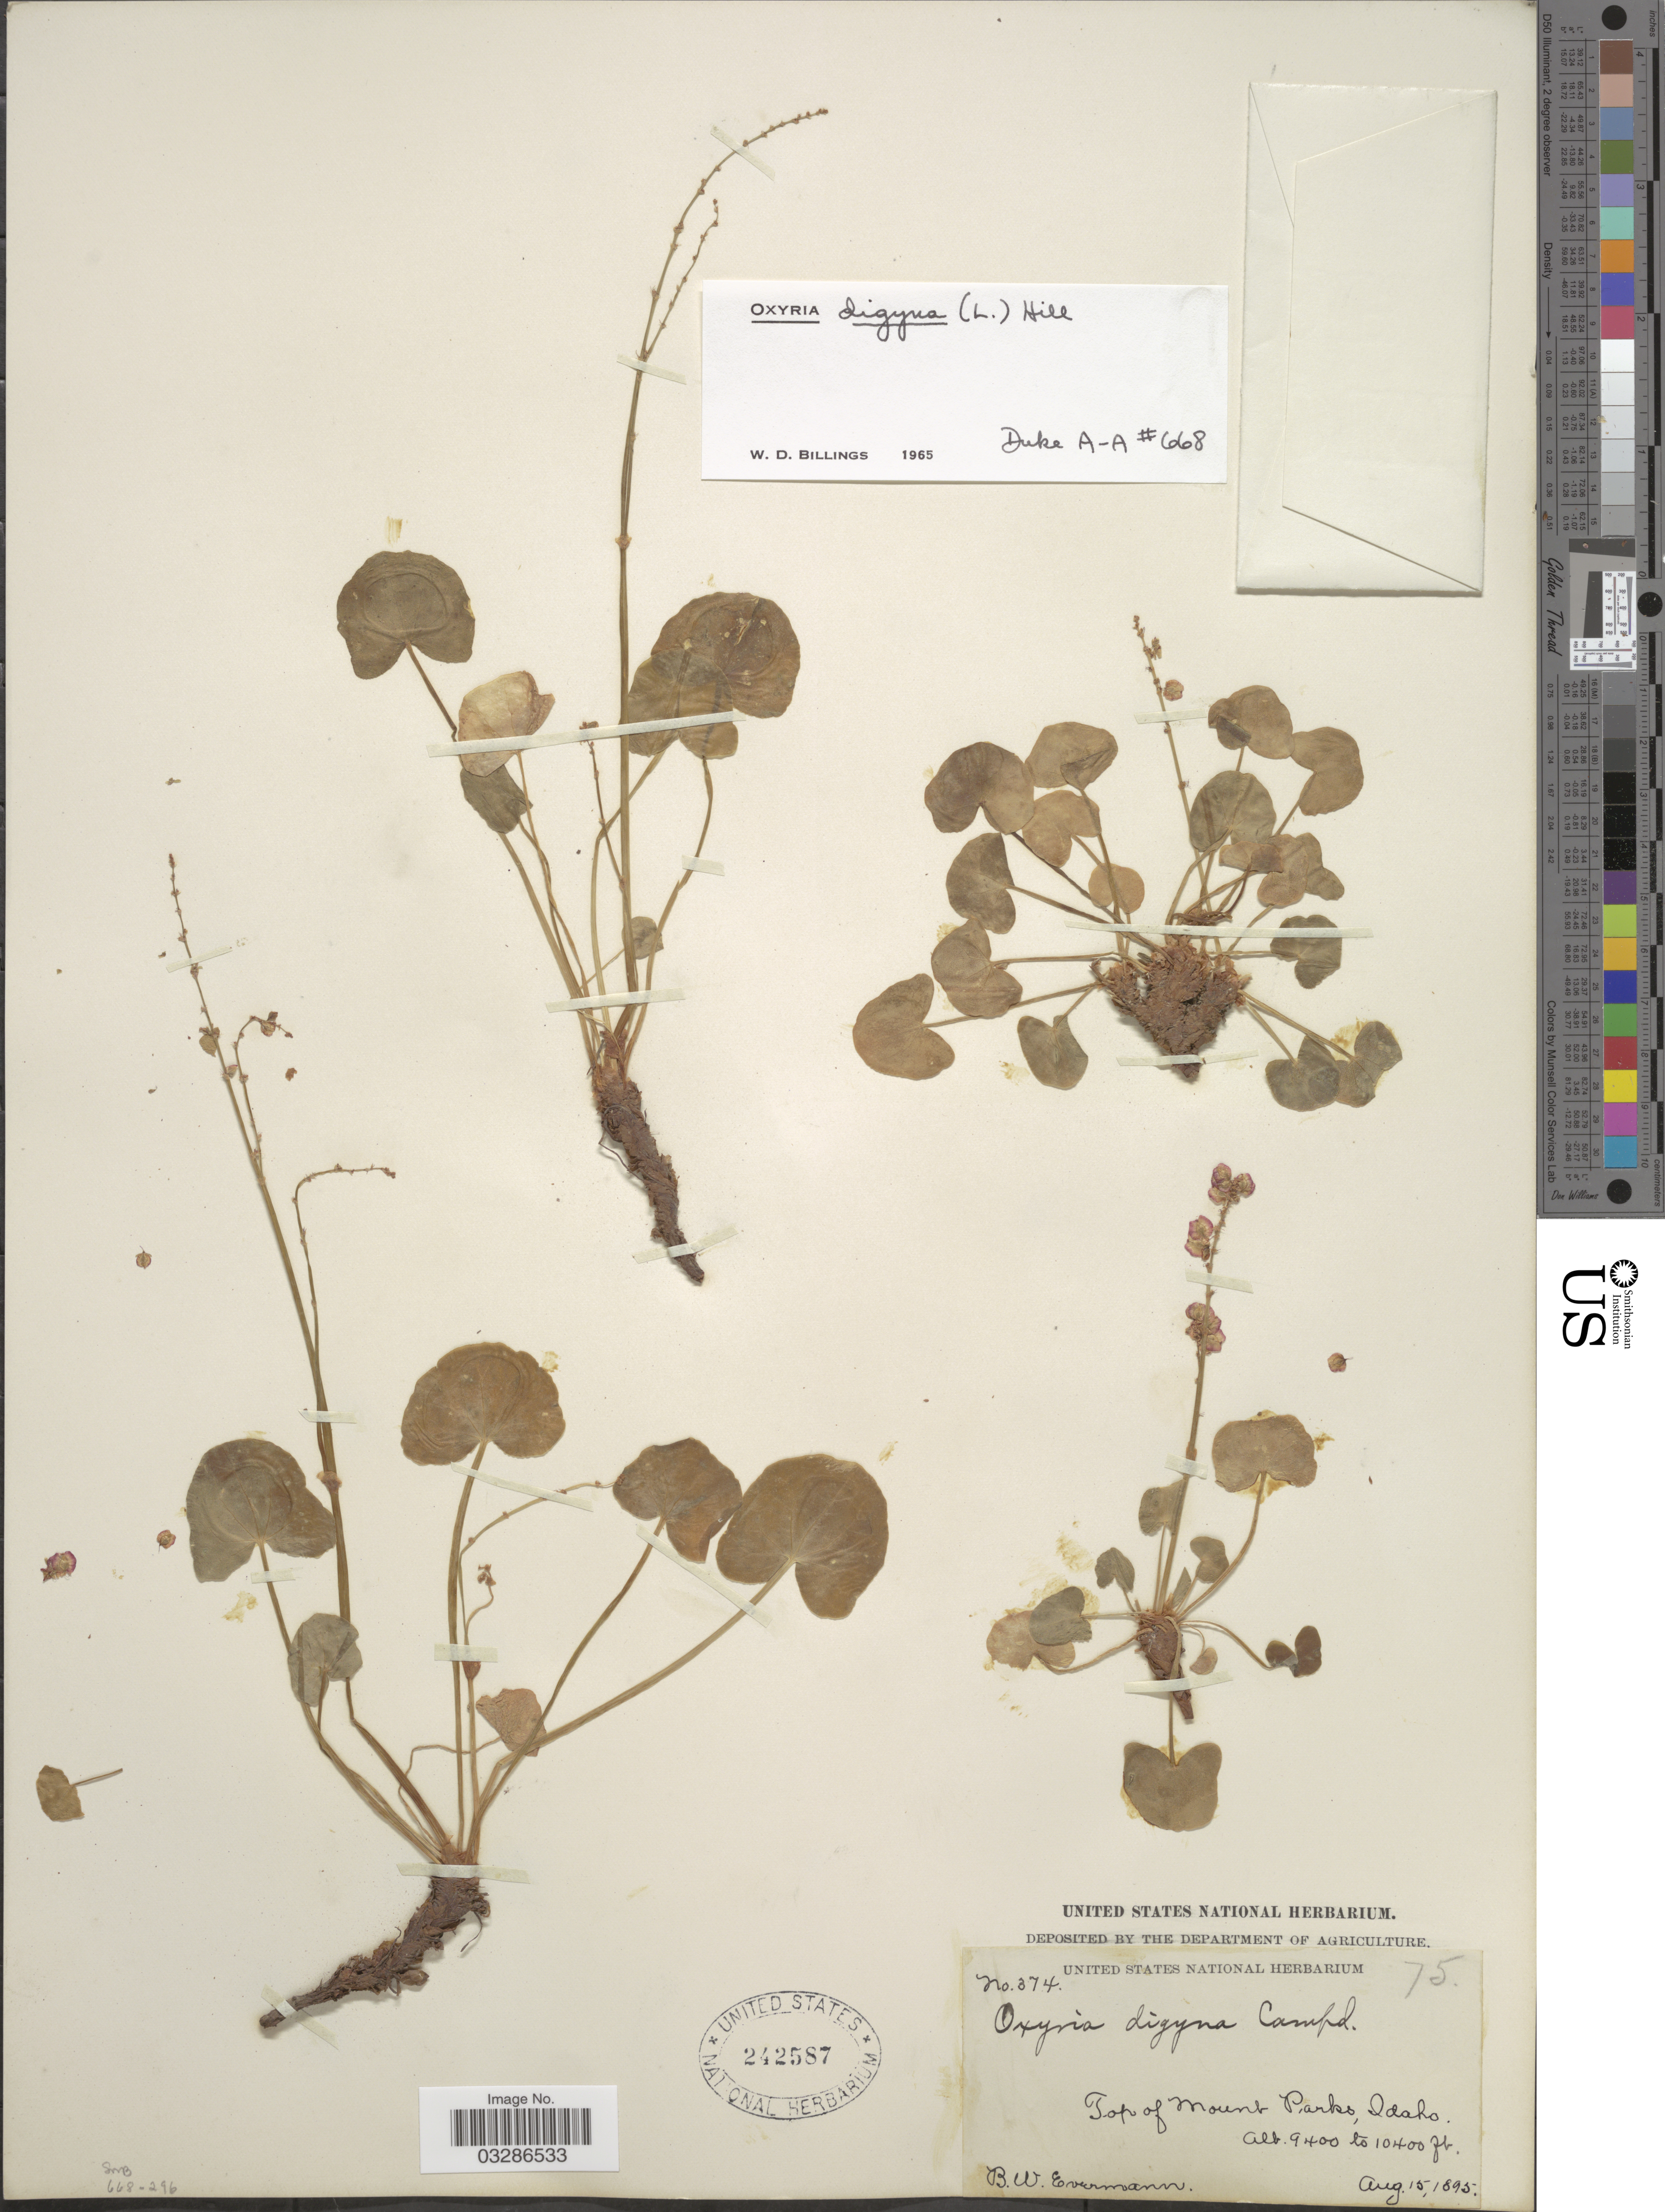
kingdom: Plantae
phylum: Tracheophyta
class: Magnoliopsida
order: Caryophyllales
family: Polygonaceae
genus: Oxyria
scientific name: Oxyria digyna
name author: (L.) Hill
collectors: B. W. Evermann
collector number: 374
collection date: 1895-08-15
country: United States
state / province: Idaho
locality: Top of Mount Parks.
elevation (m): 2865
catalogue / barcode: US 242587